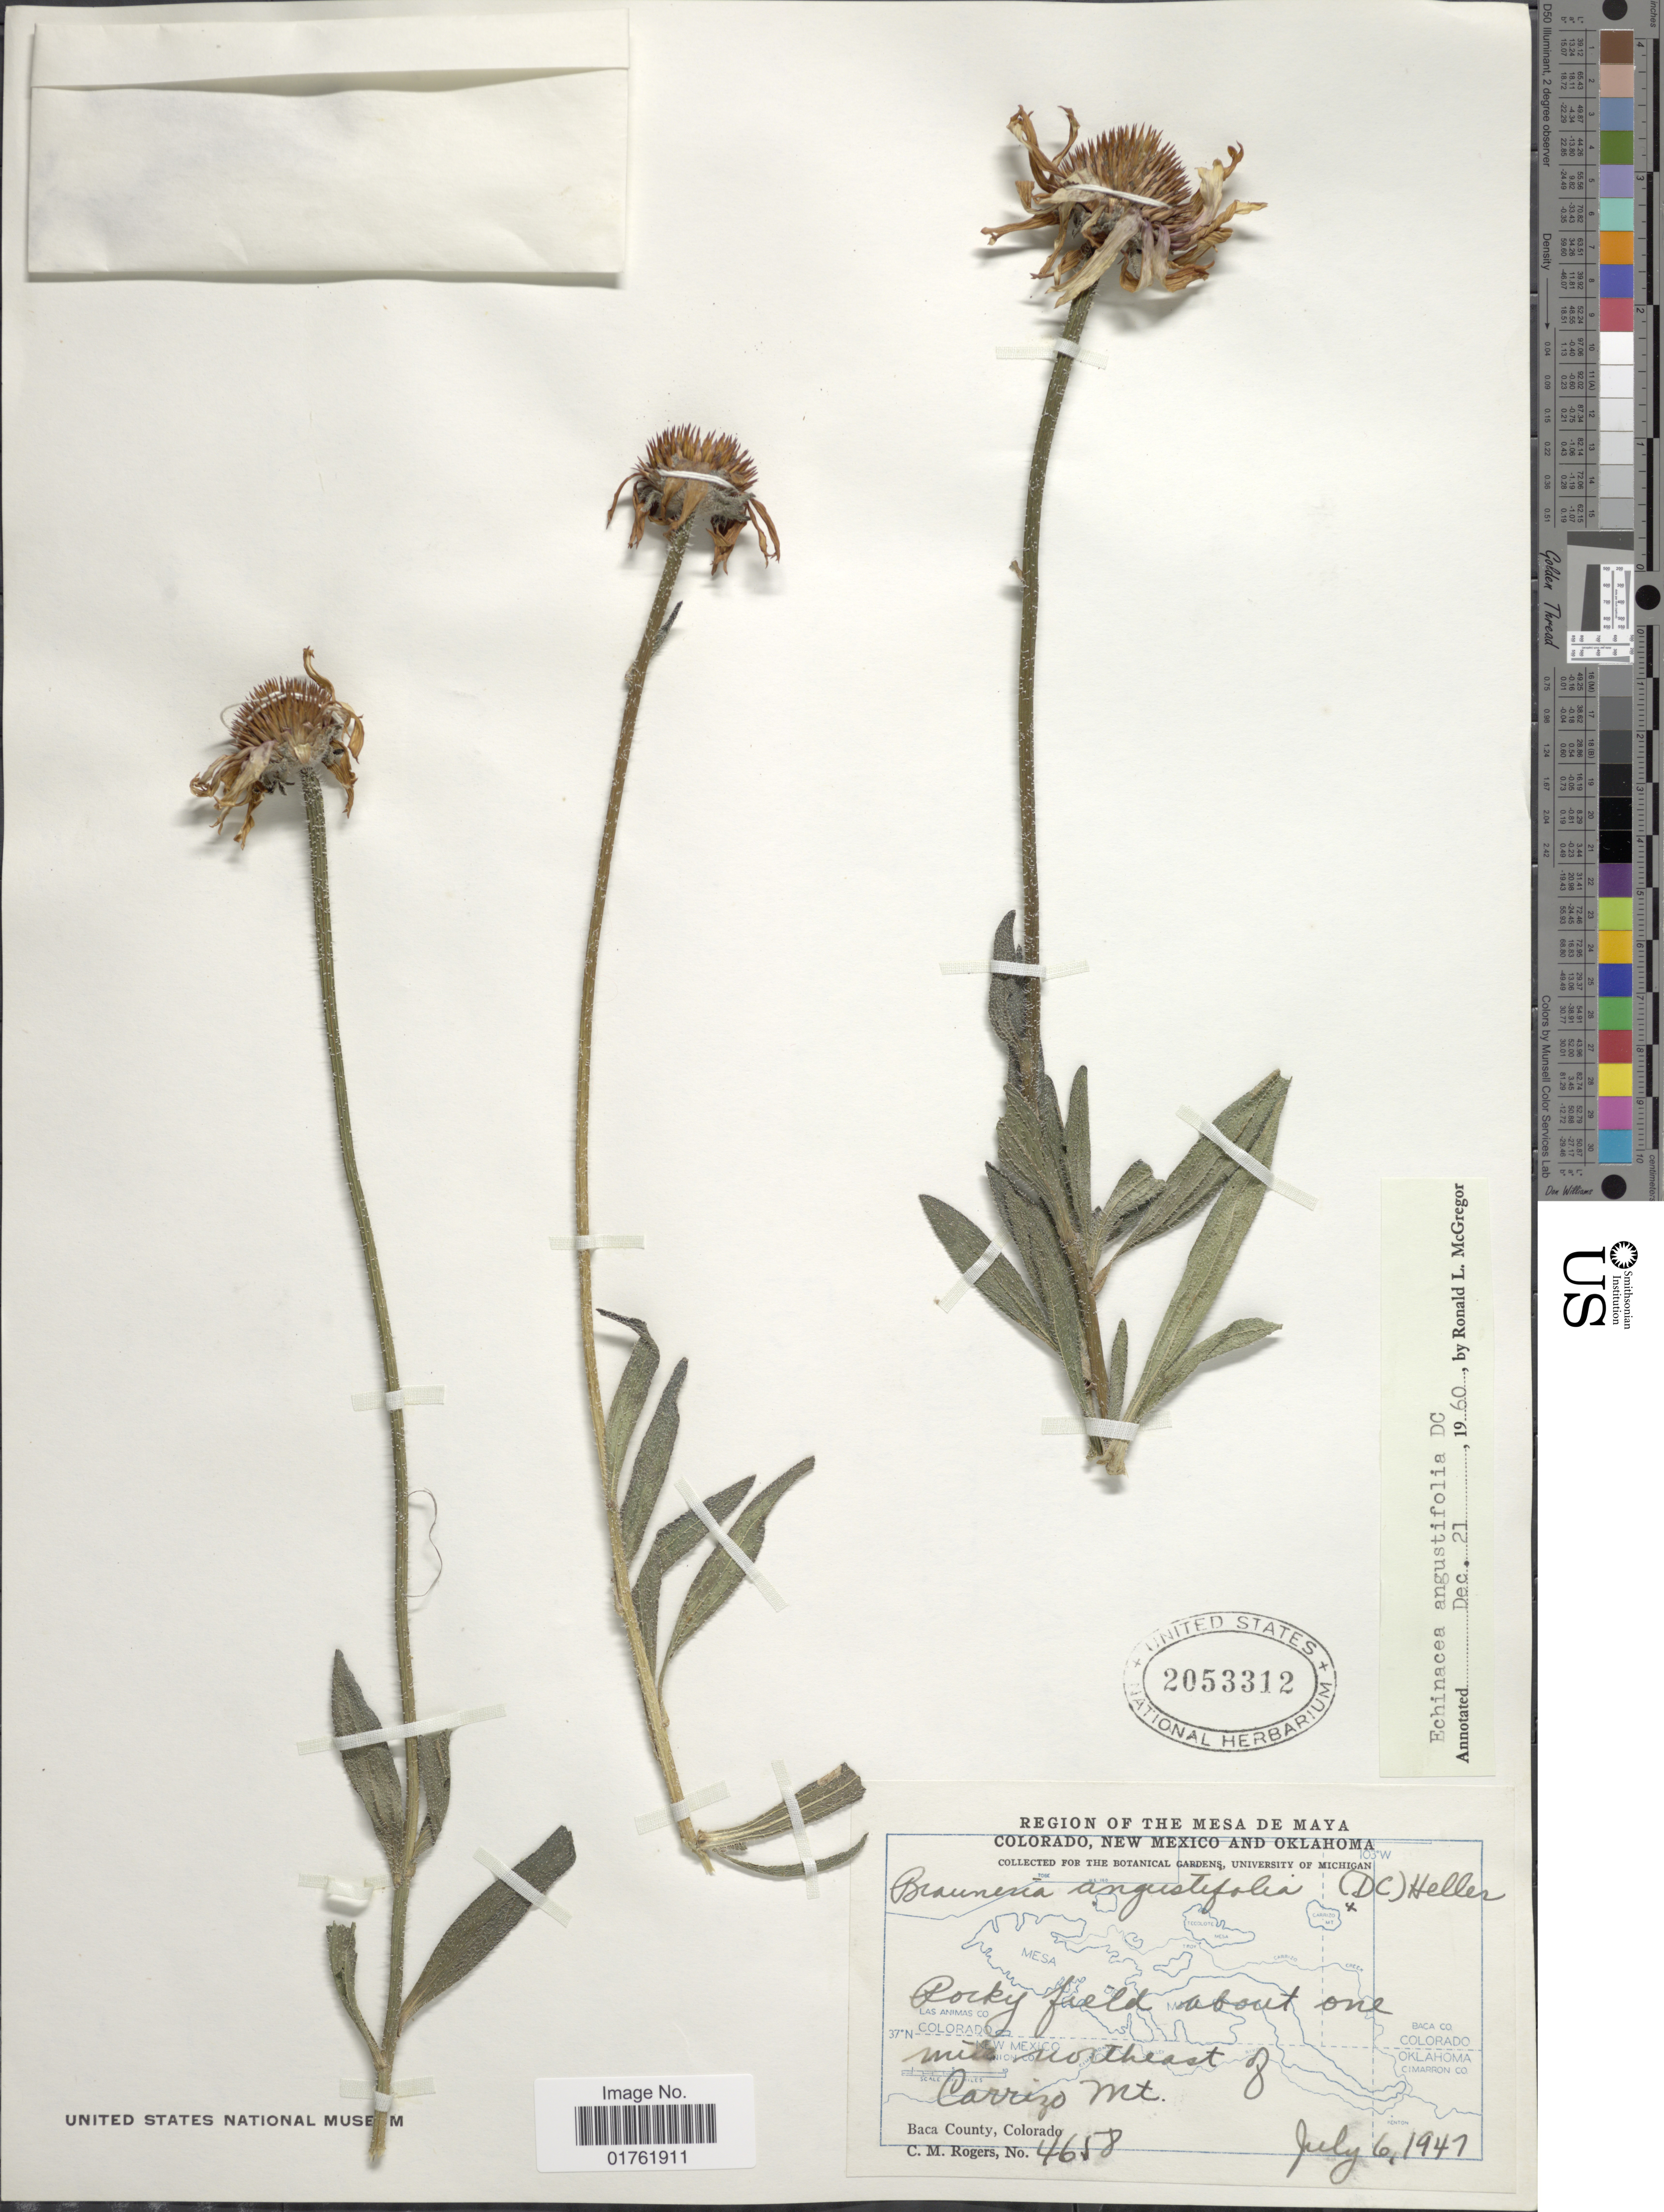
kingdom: Plantae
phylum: Tracheophyta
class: Magnoliopsida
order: Asterales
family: Asteraceae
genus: Echinacea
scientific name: Echinacea angustifolia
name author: DC.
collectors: C. M. Rogers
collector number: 4658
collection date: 1947-07-06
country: United States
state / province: Colorado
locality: Region of the Mesa de Maya Colorado, New Mexico and Oklahoma, Rocky field about one mile northeast of Carrizo Mt, Baca County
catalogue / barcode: US 2053312